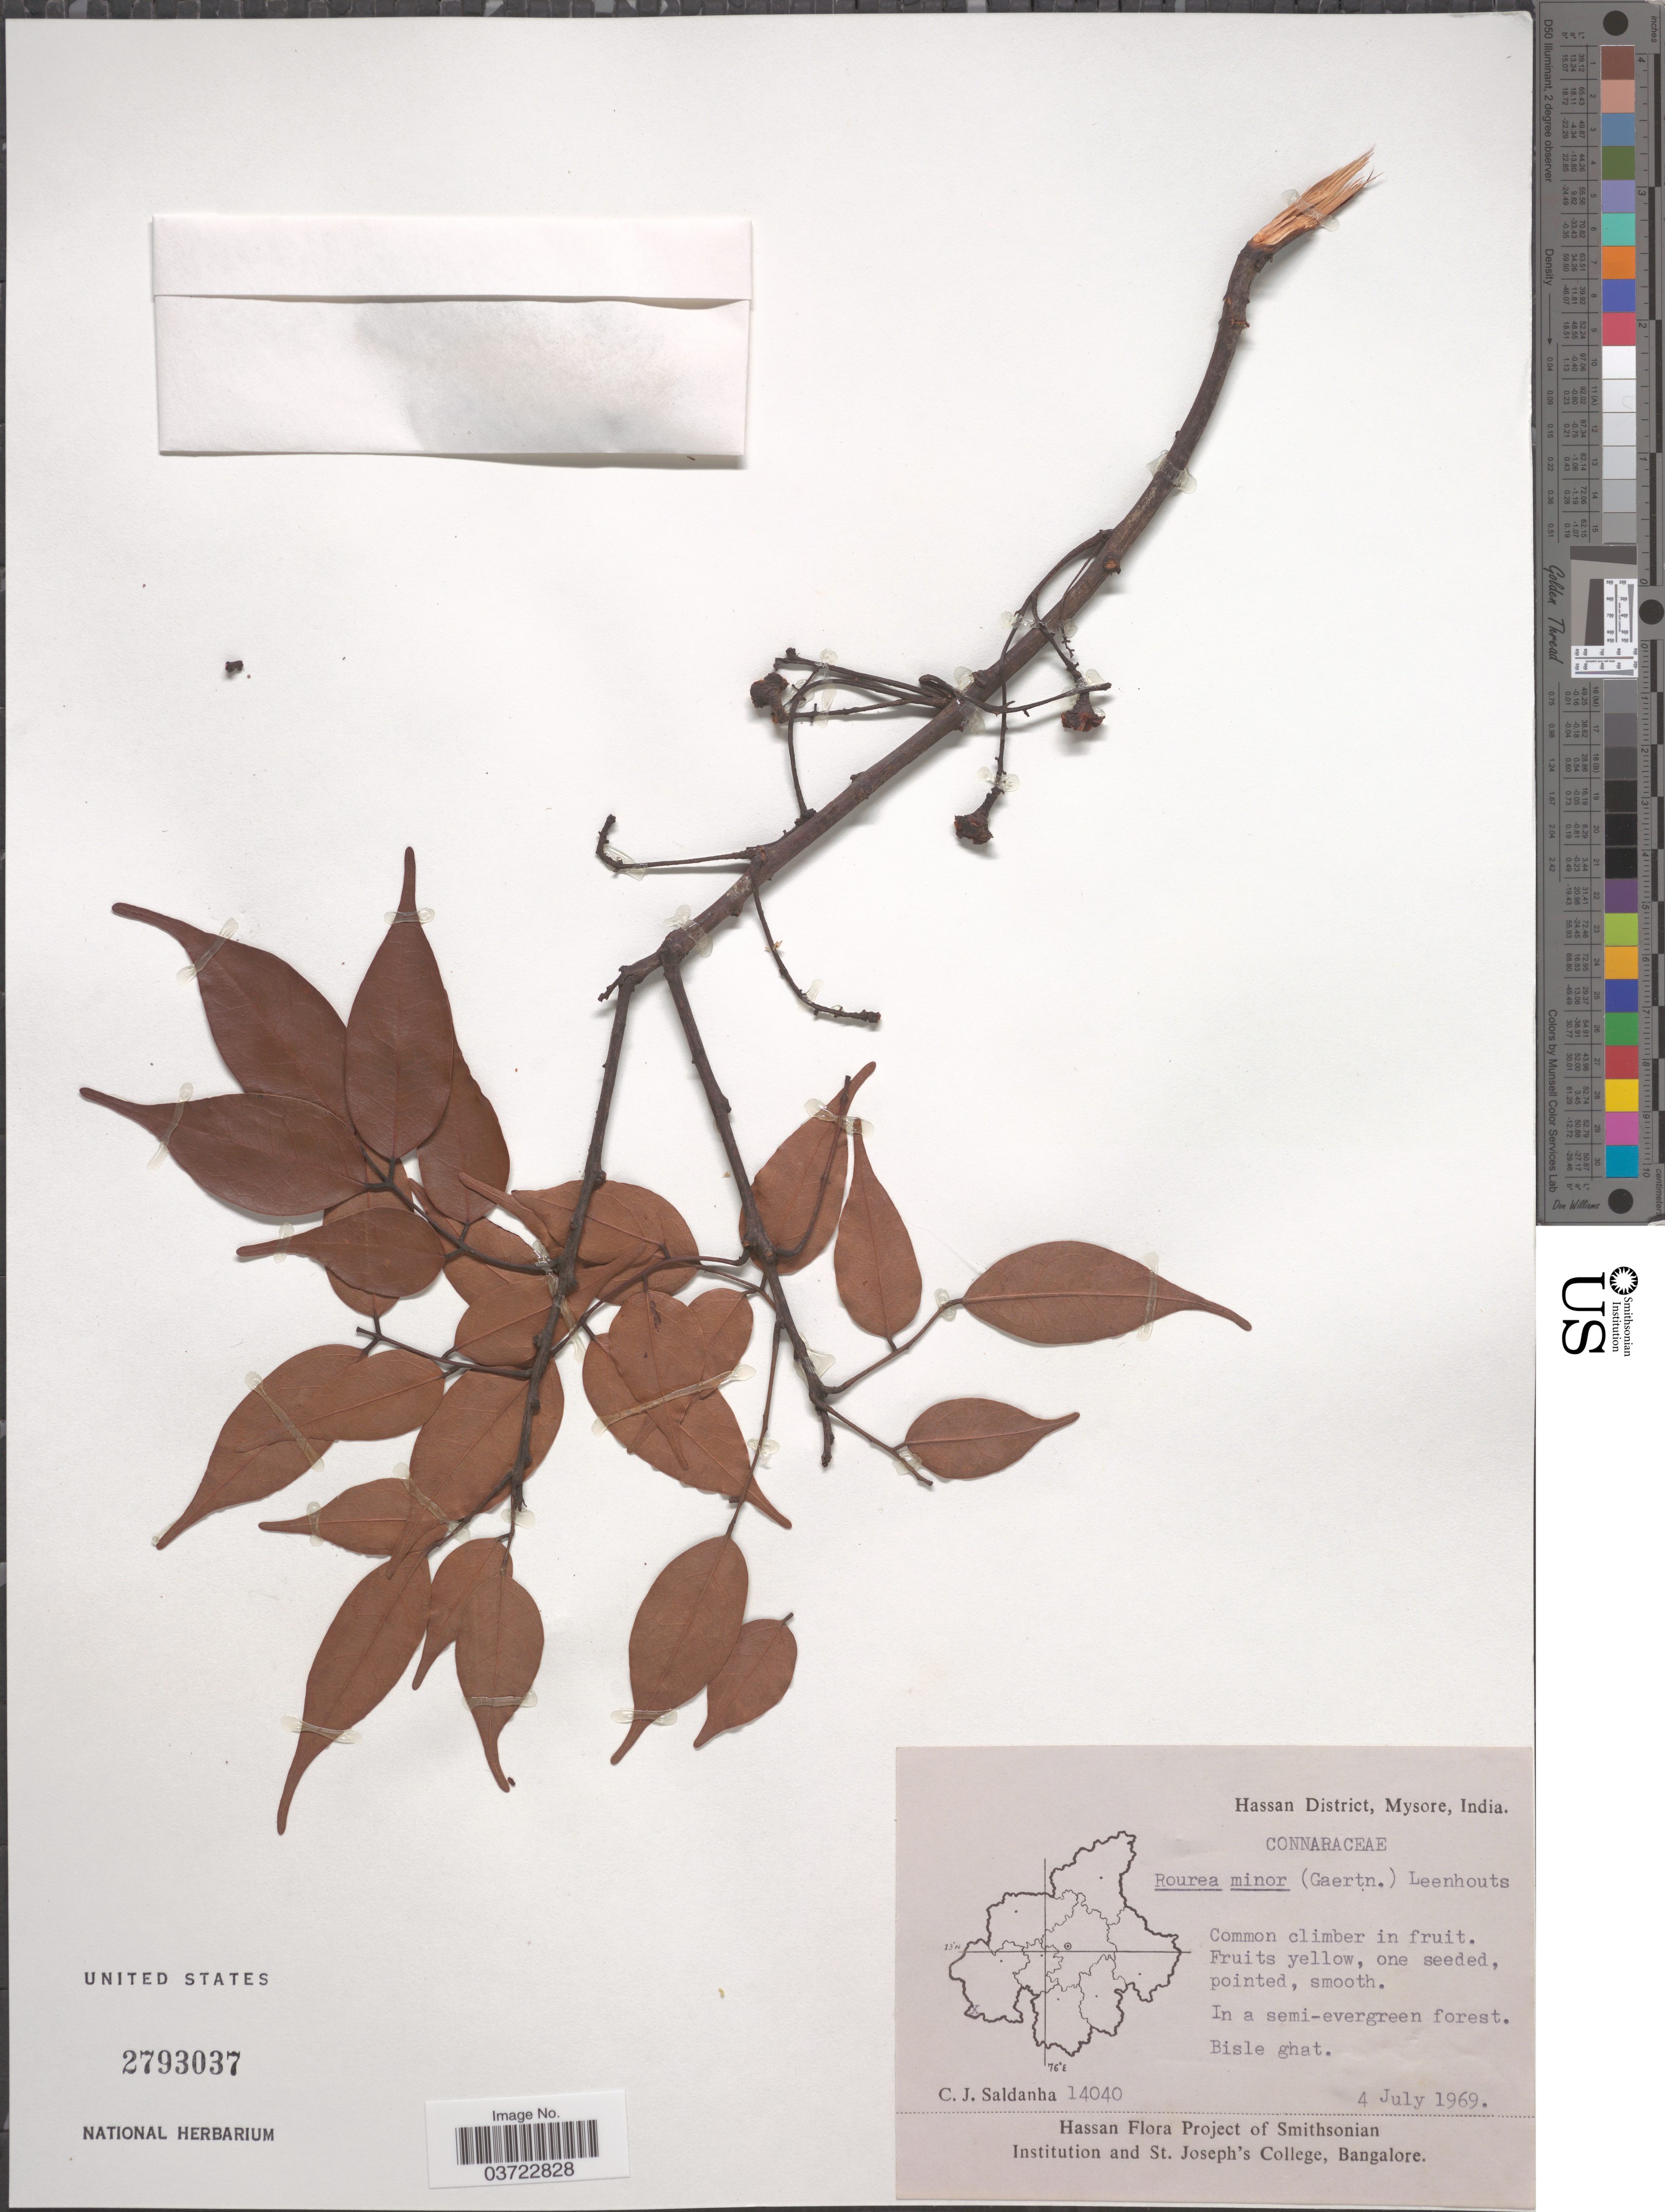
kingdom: Plantae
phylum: Tracheophyta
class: Magnoliopsida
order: Oxalidales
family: Connaraceae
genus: Rourea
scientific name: Rourea minor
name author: (Gaertn.) Leenh.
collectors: C. J. Saldanha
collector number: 14040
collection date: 1969-07-04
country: India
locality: Hassan District, Mysore. Bisle ghat.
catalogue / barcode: US 2793037